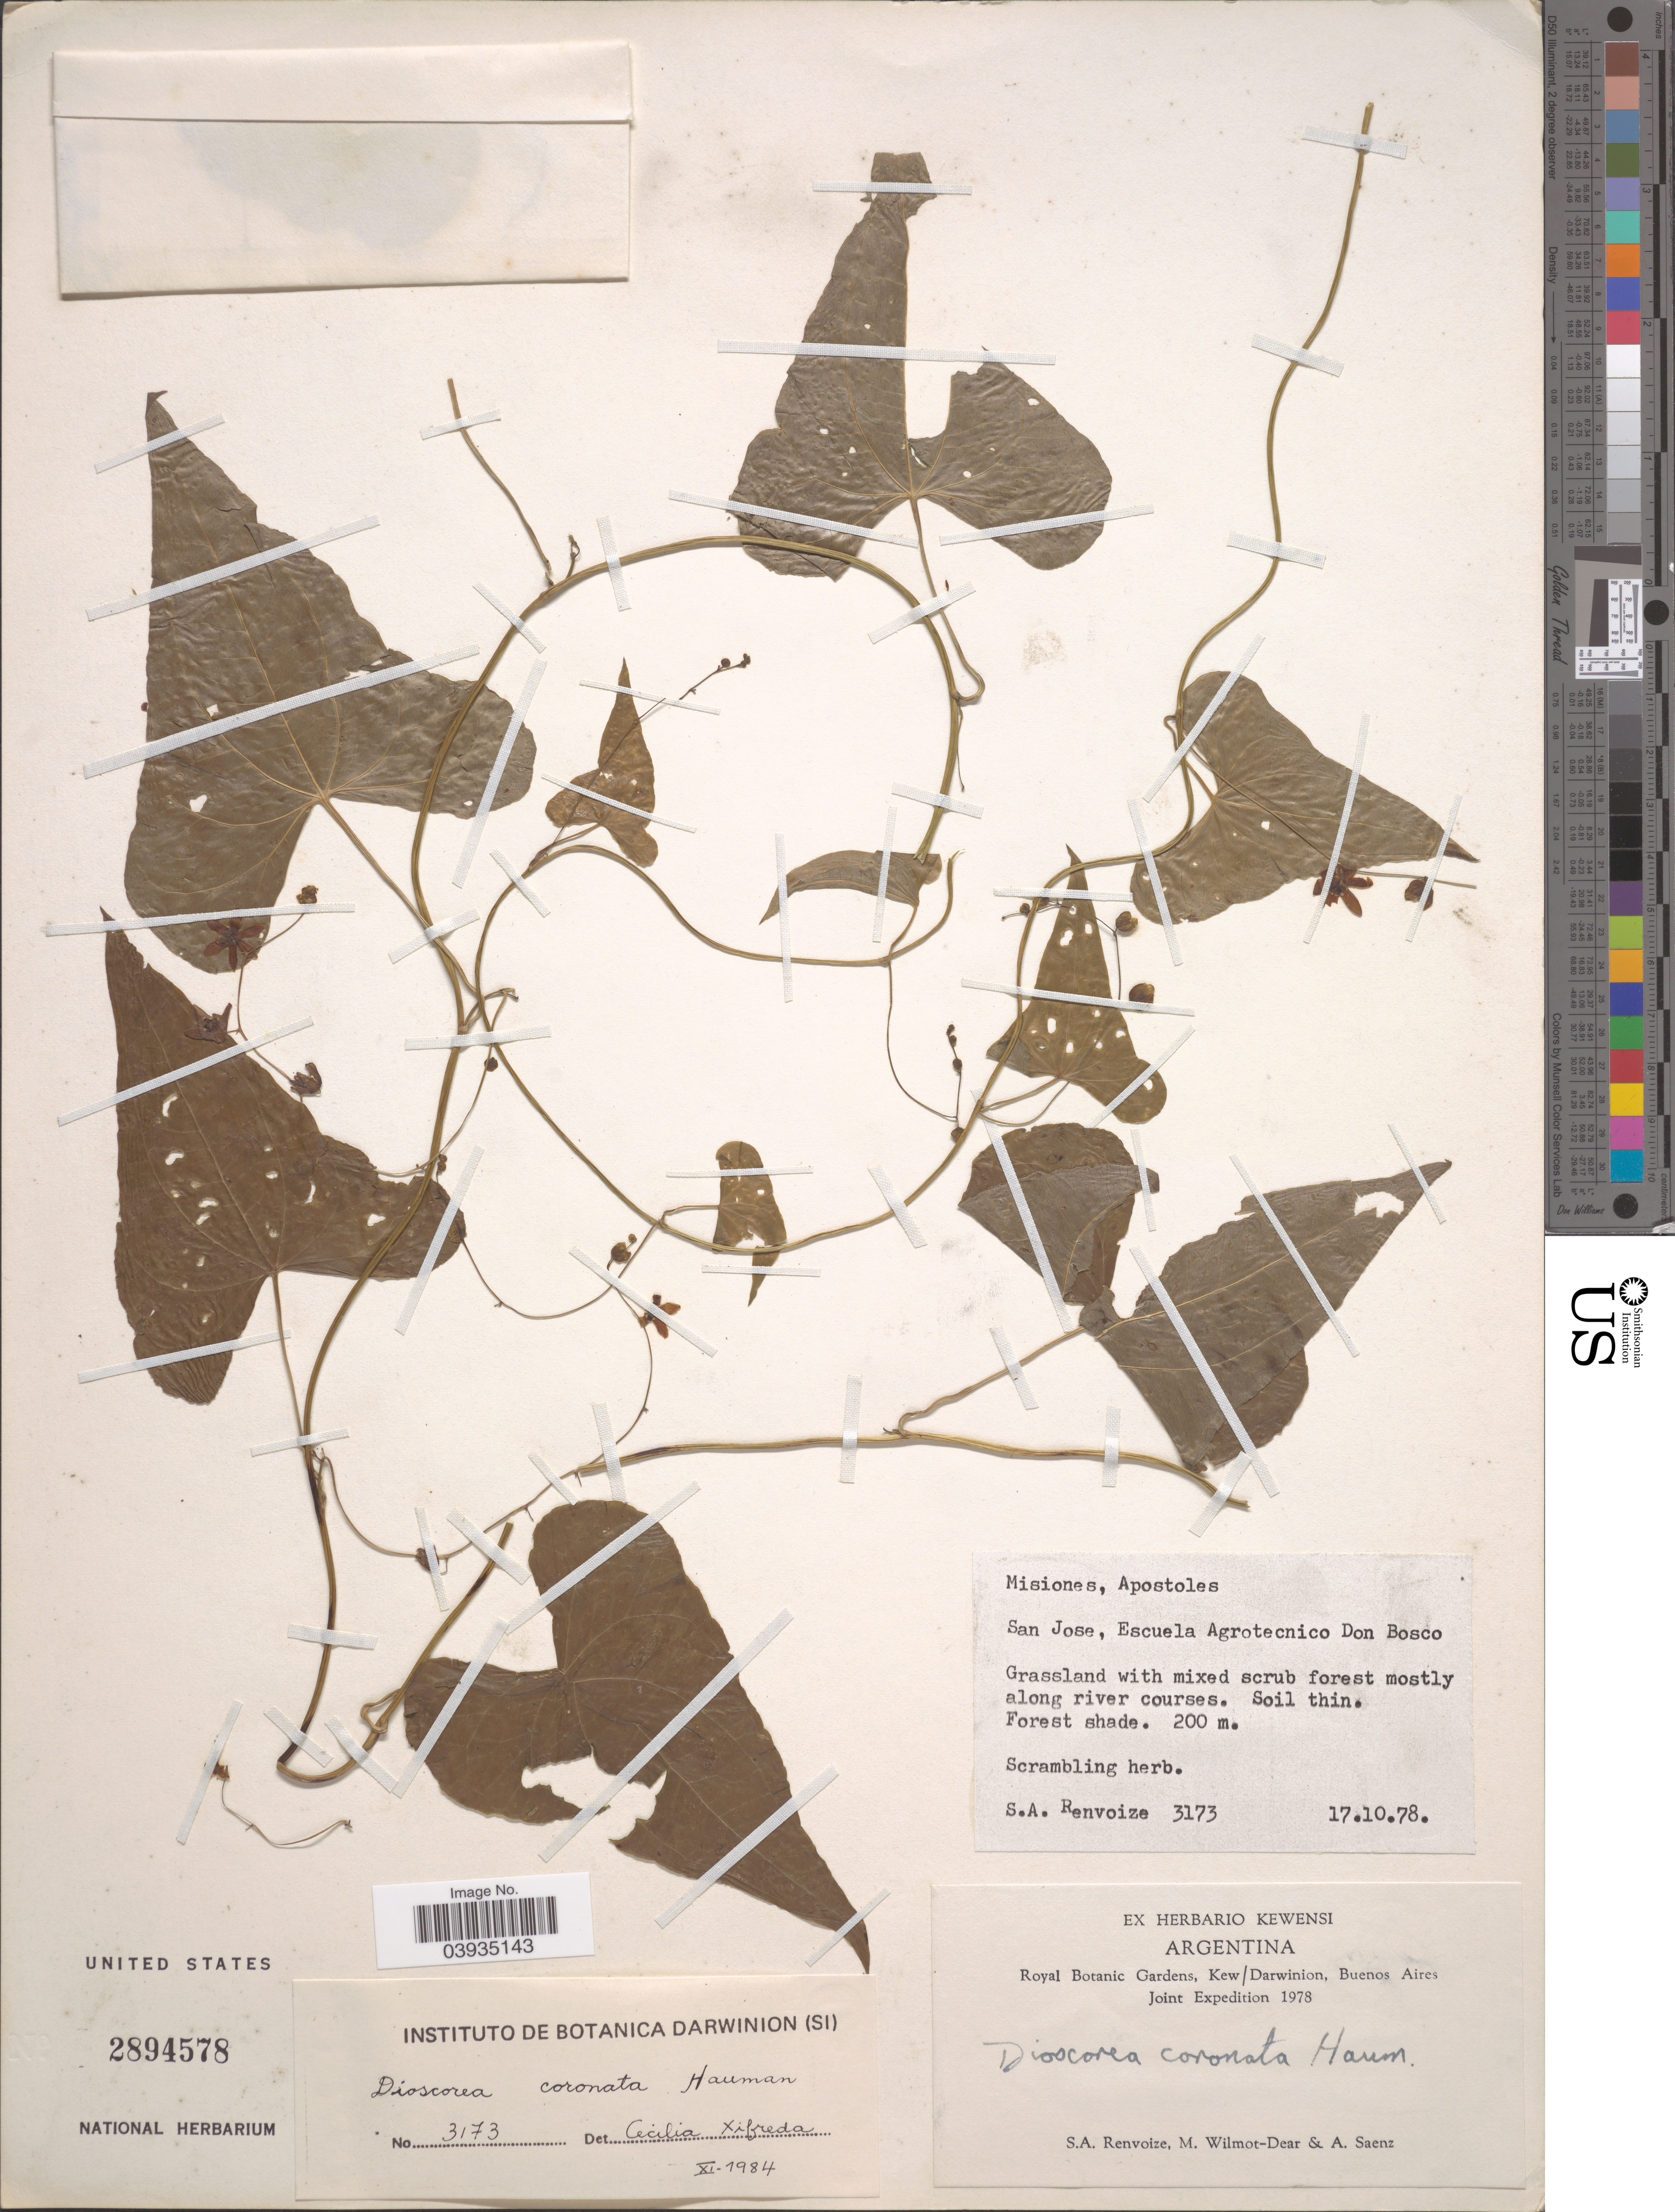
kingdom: Plantae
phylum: Tracheophyta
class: Liliopsida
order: Dioscoreales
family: Dioscoreaceae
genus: Dioscorea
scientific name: Dioscorea coronata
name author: Hauman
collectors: S. A. Renvoize, M. Wilmot-Dear & A. Saenz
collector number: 3173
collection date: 1978-10-17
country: Argentina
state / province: Misiones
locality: Apostoles. San Jose, Escuela Agrotecnico Don Bosco.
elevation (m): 200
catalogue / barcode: US 2894578